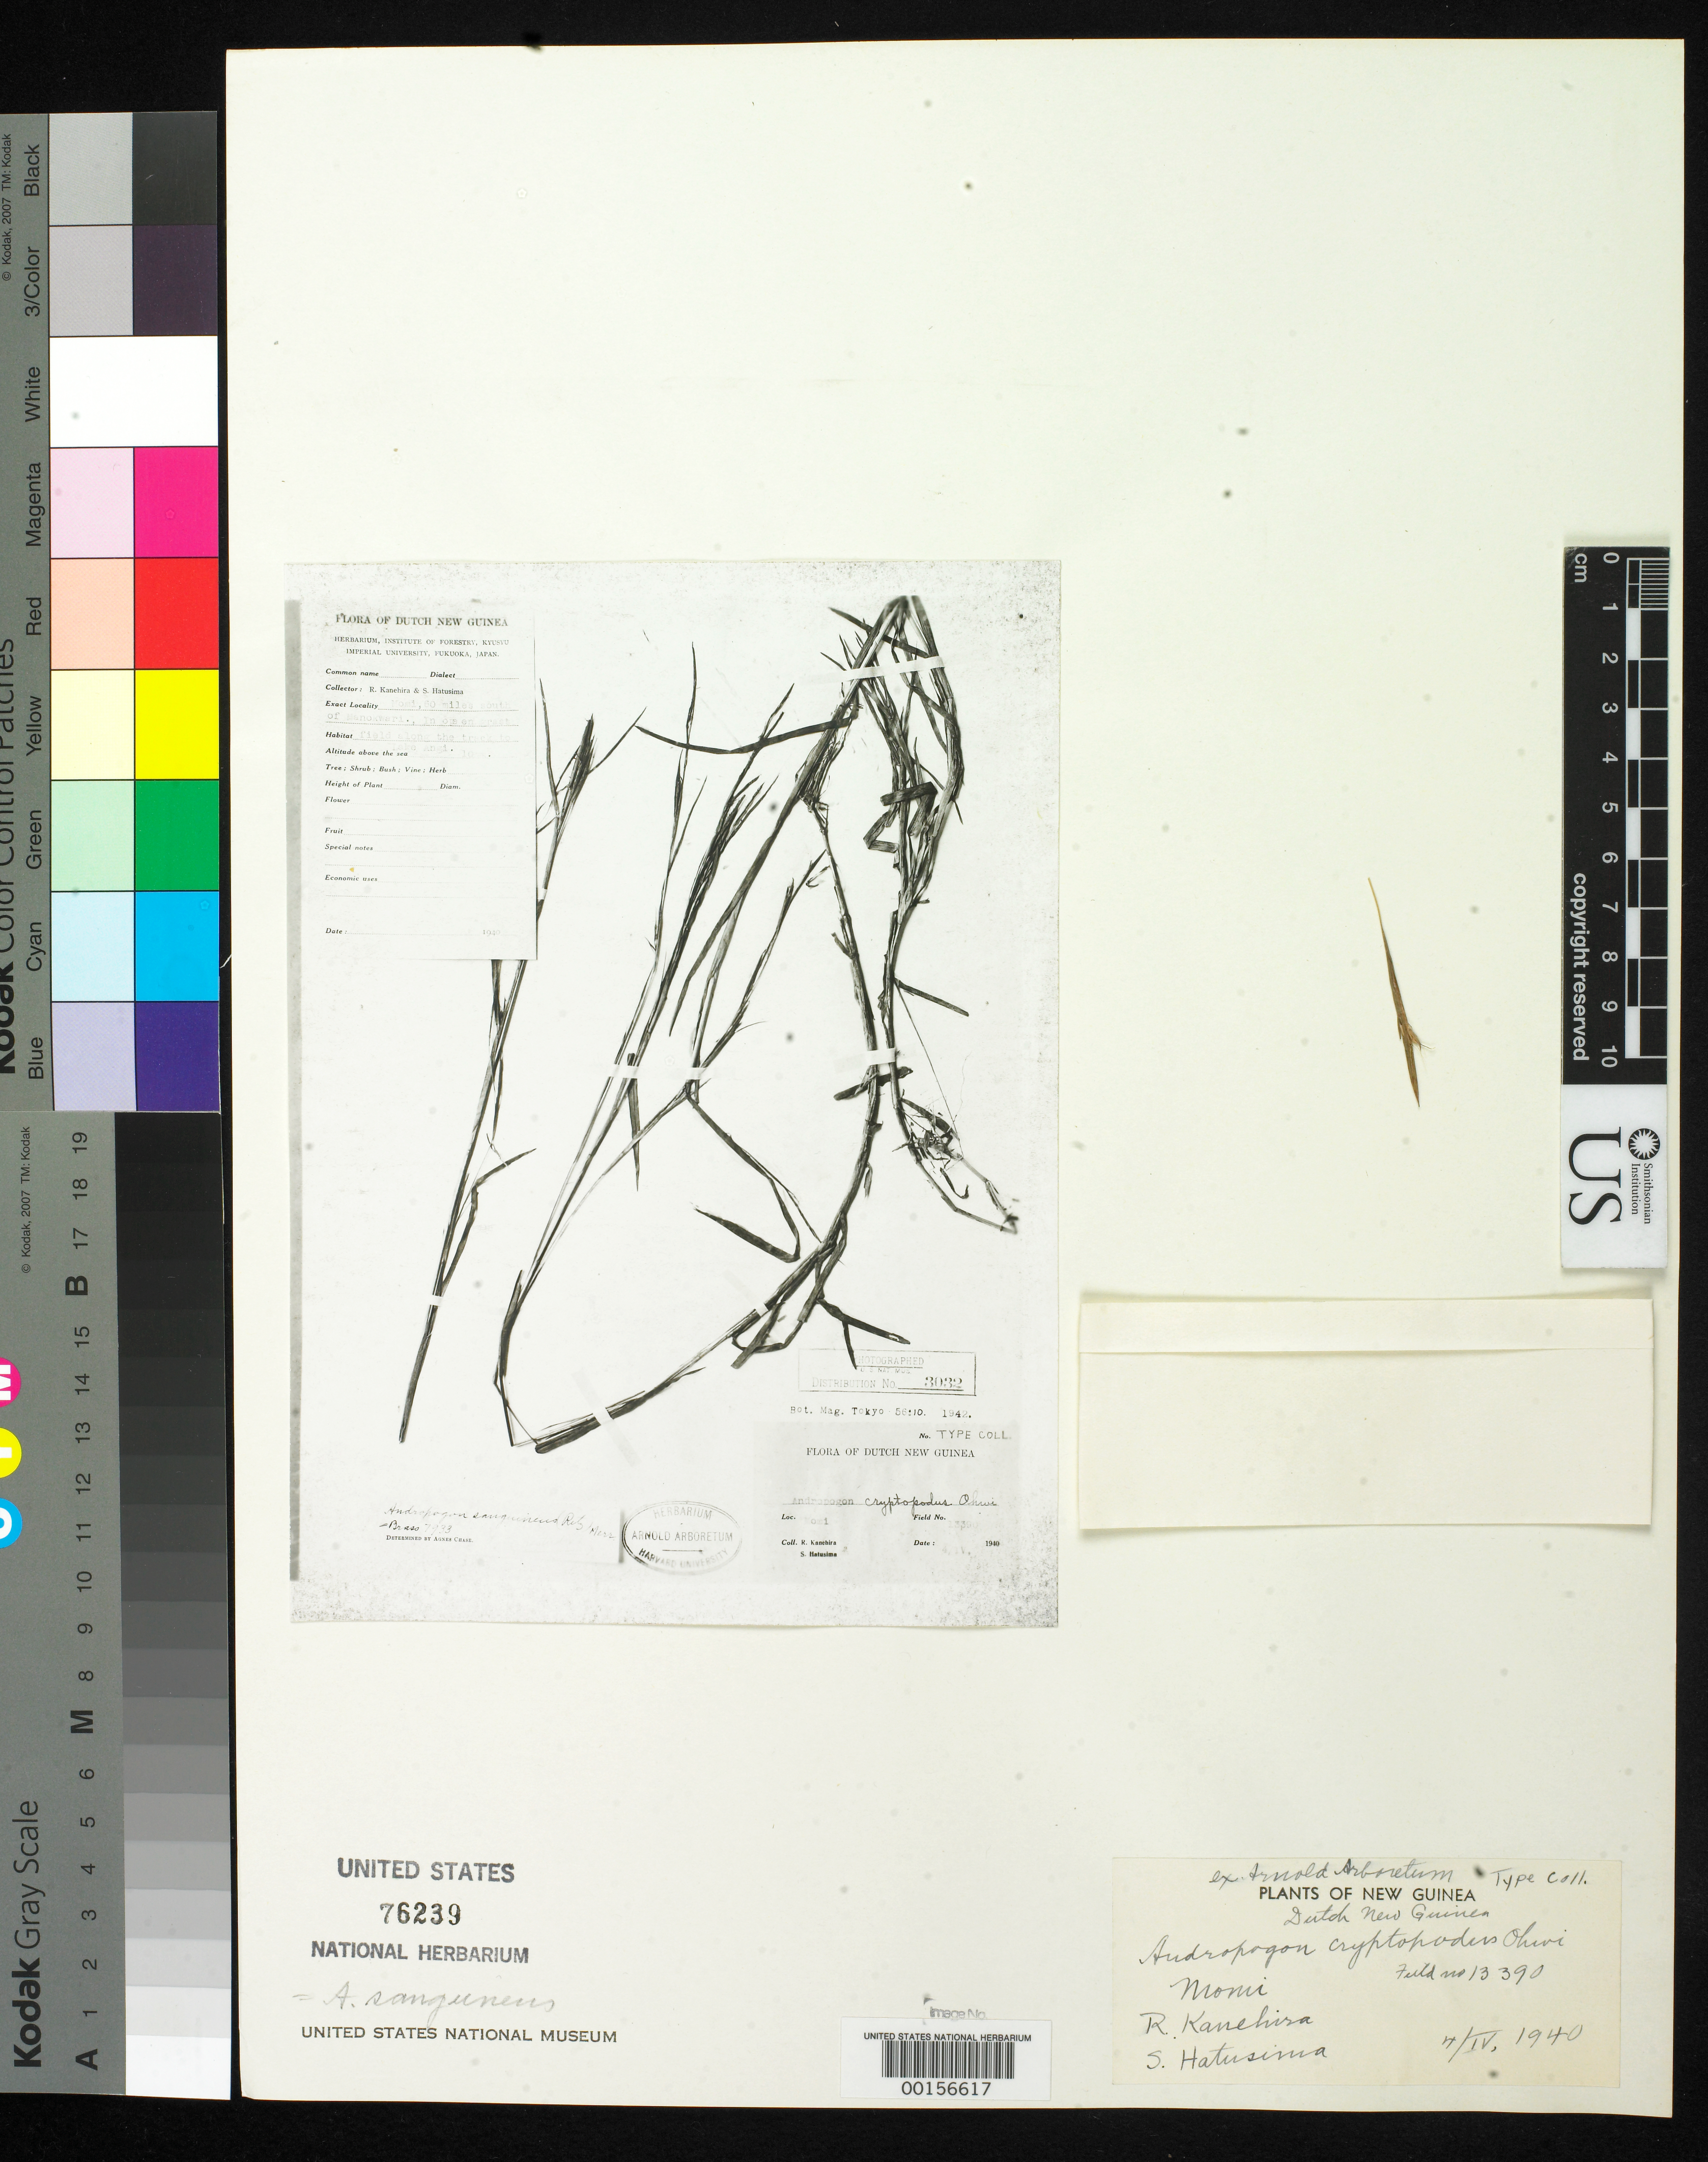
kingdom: Plantae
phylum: Tracheophyta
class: Liliopsida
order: Poales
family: Poaceae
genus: Andropogon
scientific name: Andropogon cryptopodus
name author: Ohwi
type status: Type Fragment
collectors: R. Kanehira & S. Hatusima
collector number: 13390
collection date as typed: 04 --- 1940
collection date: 1940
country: Indonesia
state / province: Papua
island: New Guinea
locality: Momi, grass-field along trail to Lake Angi.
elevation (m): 400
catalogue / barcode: US 76239